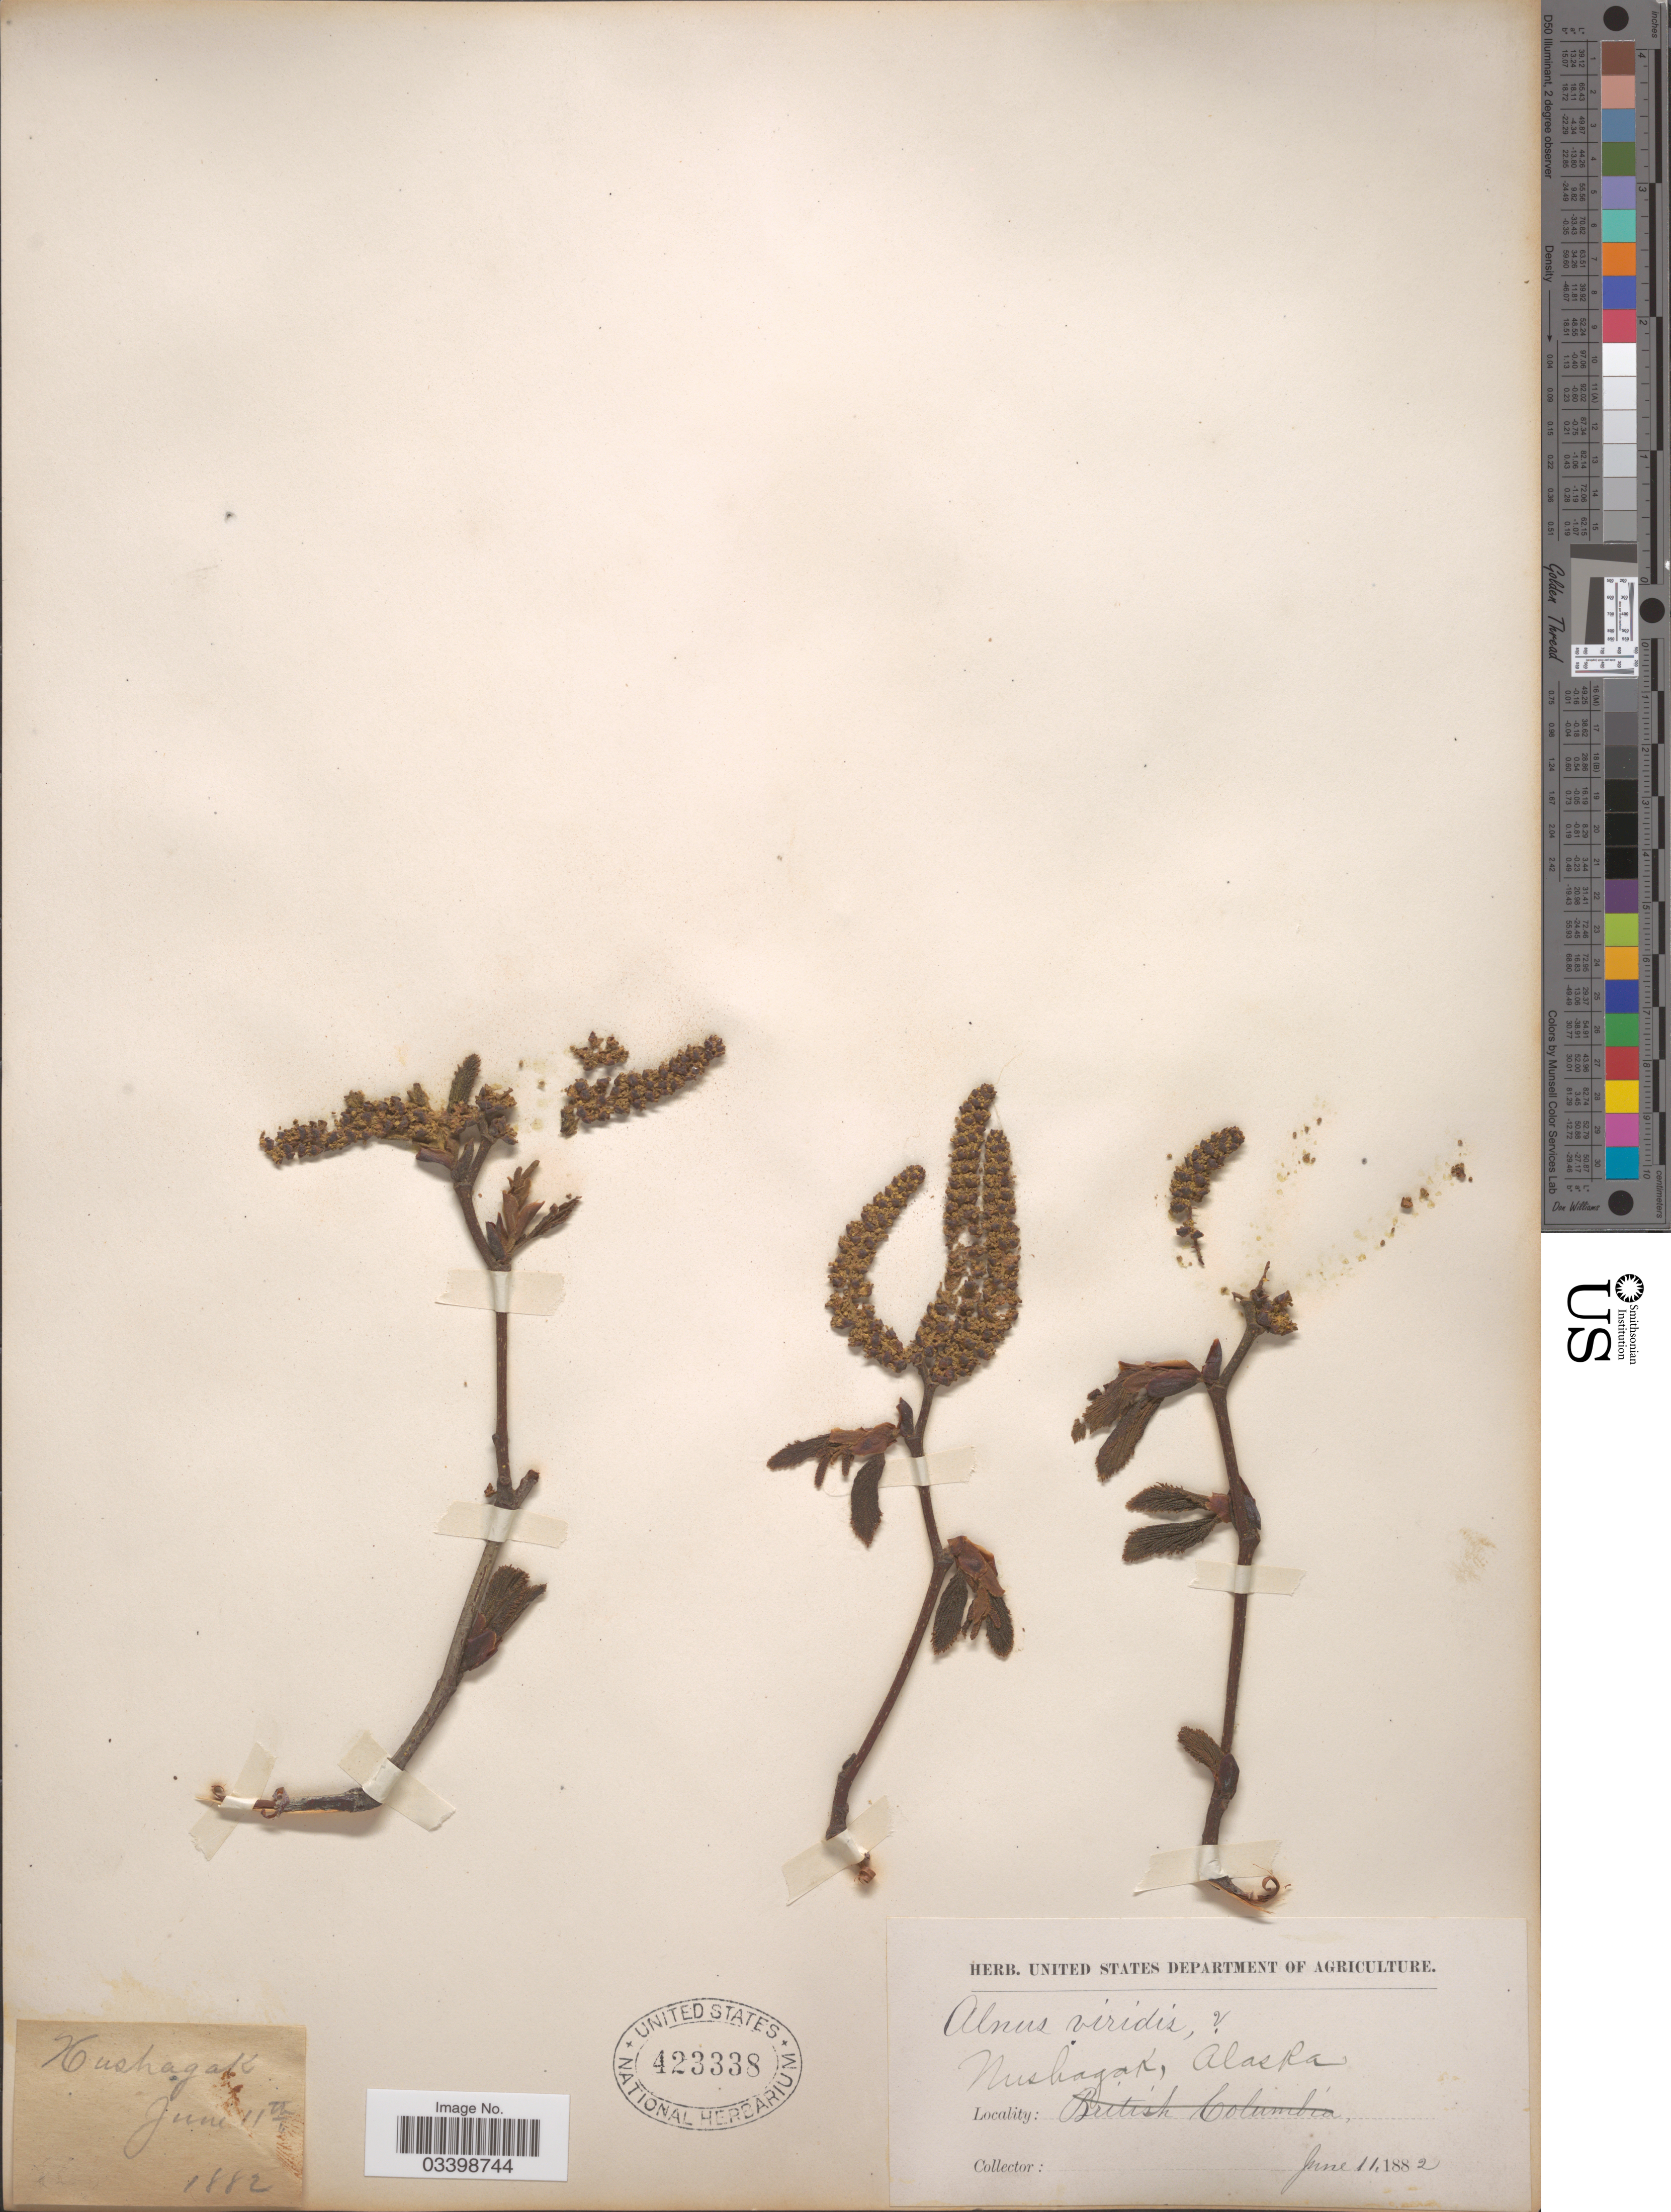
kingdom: Plantae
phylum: Tracheophyta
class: Magnoliopsida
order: Fagales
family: Betulaceae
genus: Alnus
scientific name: Alnus viridis subsp. sinuata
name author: Regel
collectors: Facchini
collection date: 1882-06-11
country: United States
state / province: Alaska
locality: Nushagak.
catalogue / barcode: US 423338